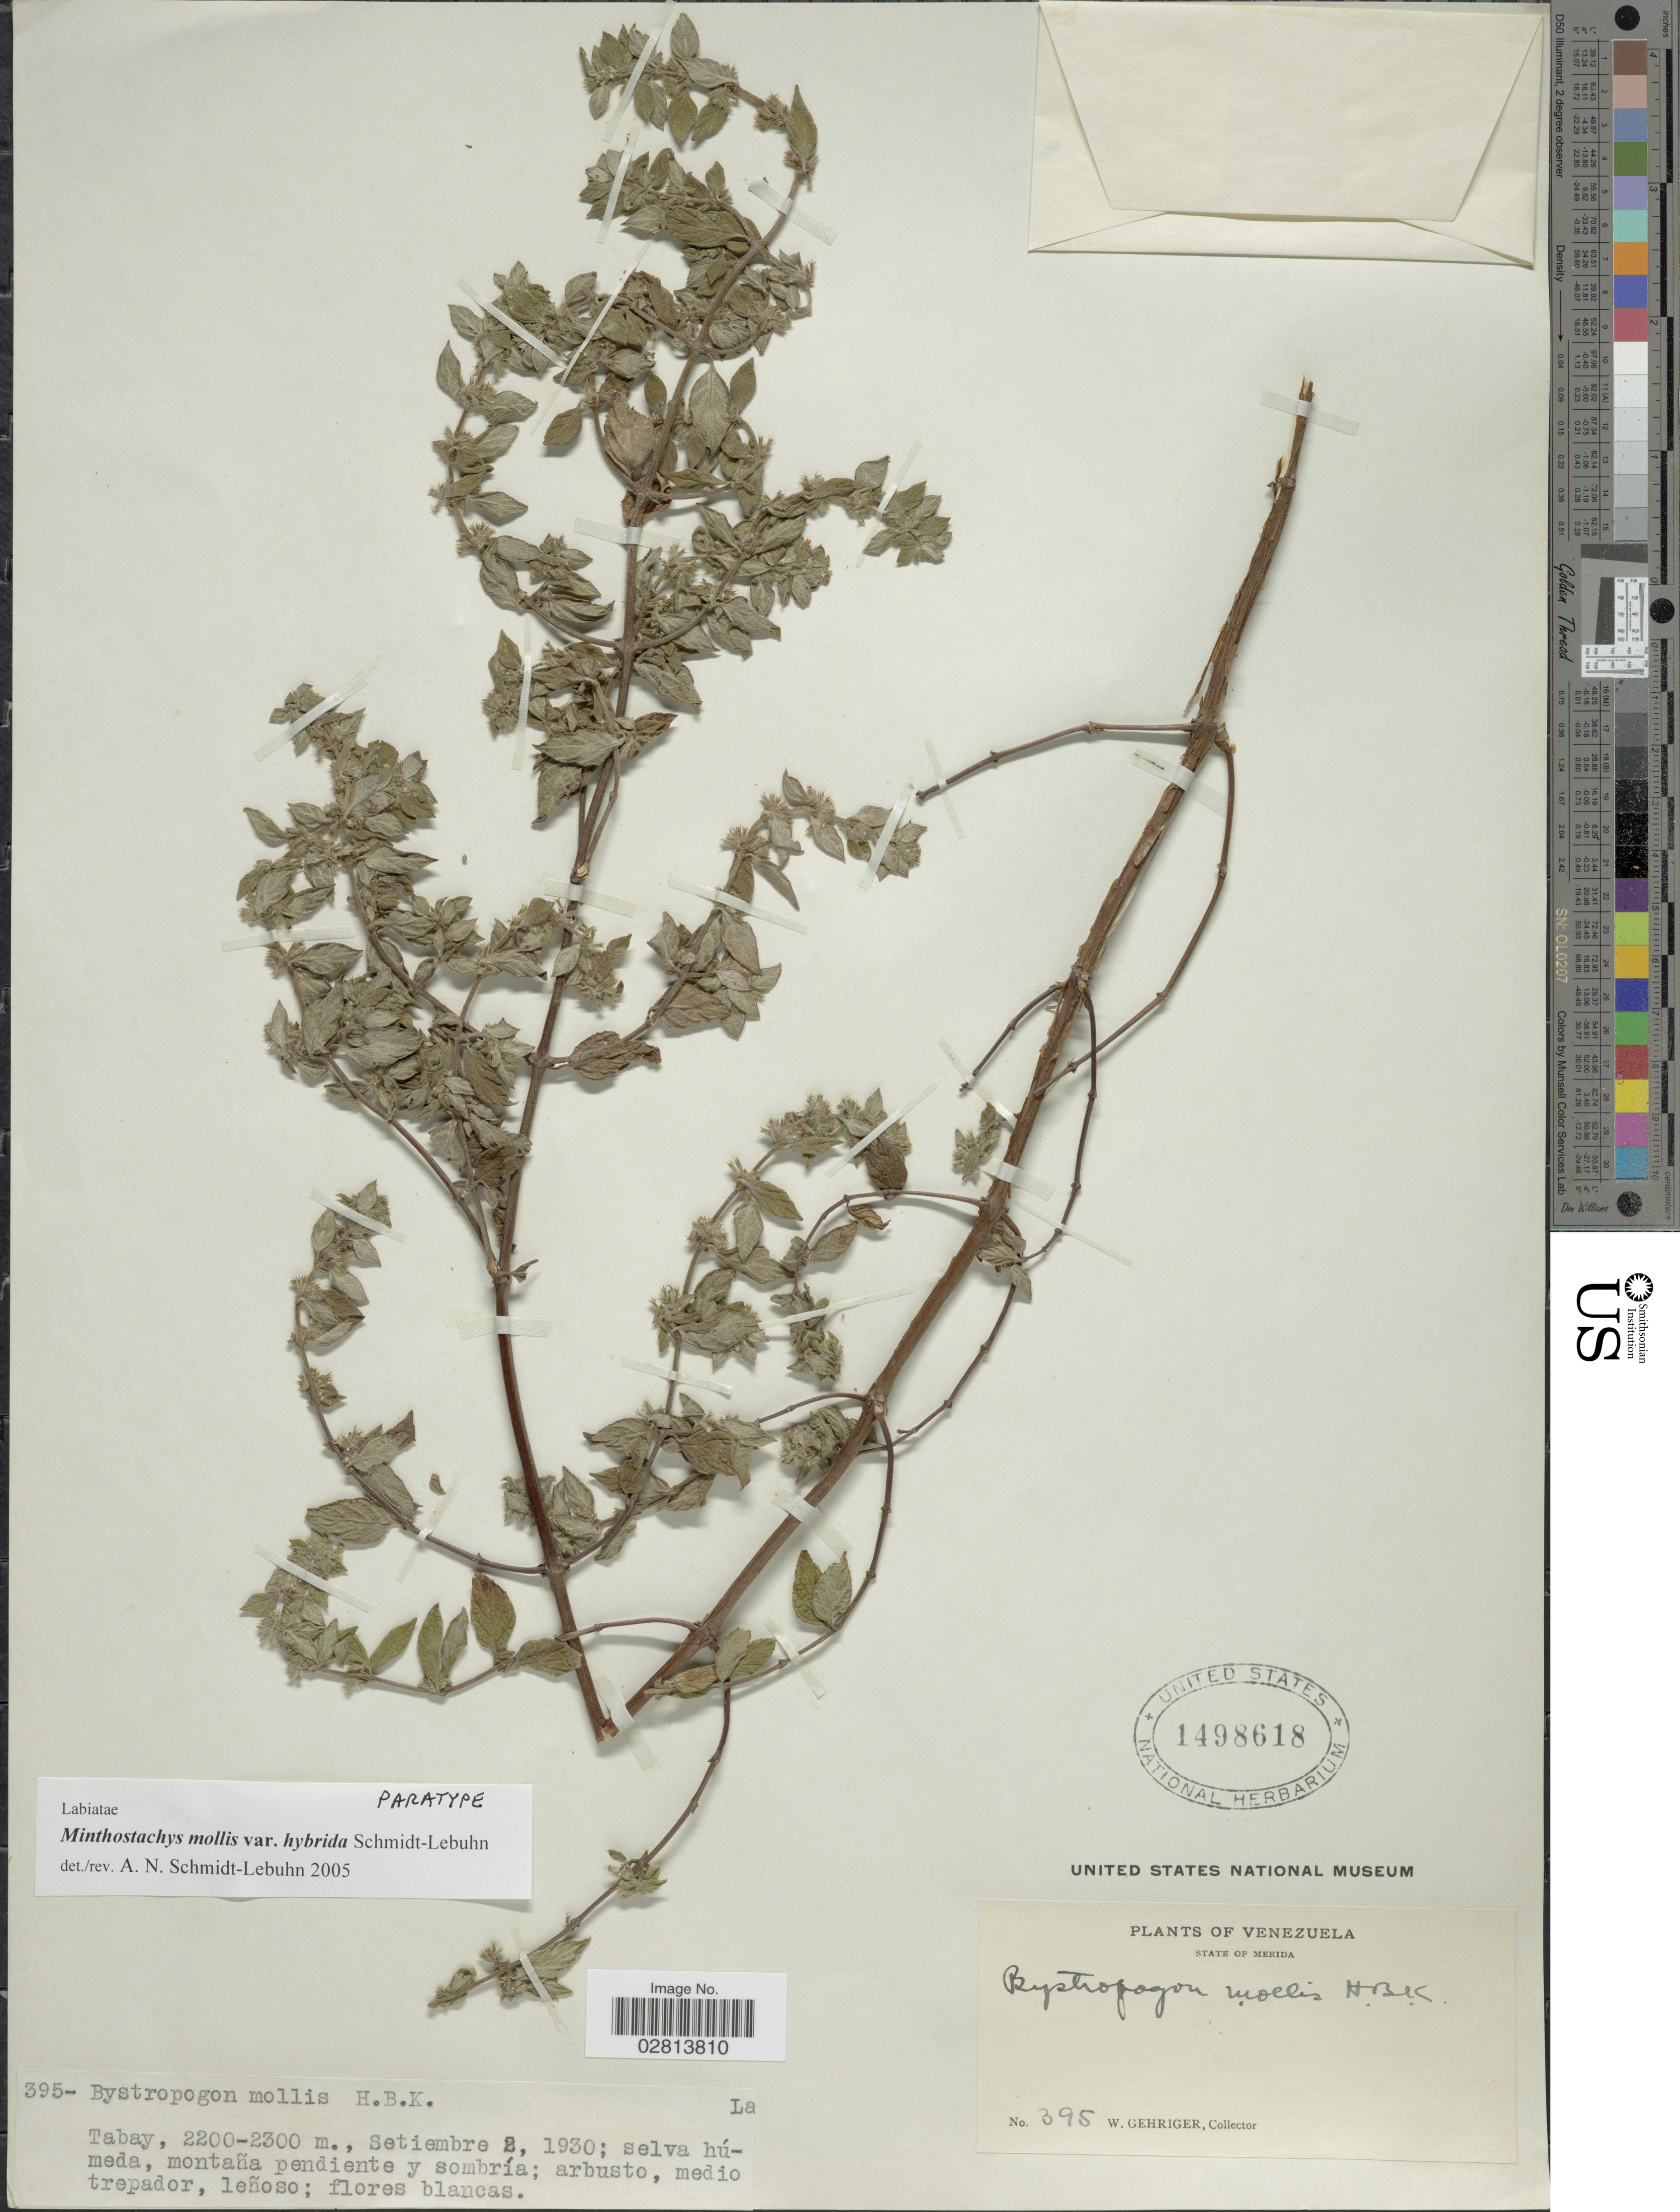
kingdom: Plantae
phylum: Tracheophyta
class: Magnoliopsida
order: Lamiales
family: Lamiaceae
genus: Minthostachys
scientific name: Minthostachys mollis var. hybrida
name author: Schmidt-Leb.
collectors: W. Gehriger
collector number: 395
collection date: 1930-09-02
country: Venezuela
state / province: Mérida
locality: Tabay.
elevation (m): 2200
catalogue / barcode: US 1498618